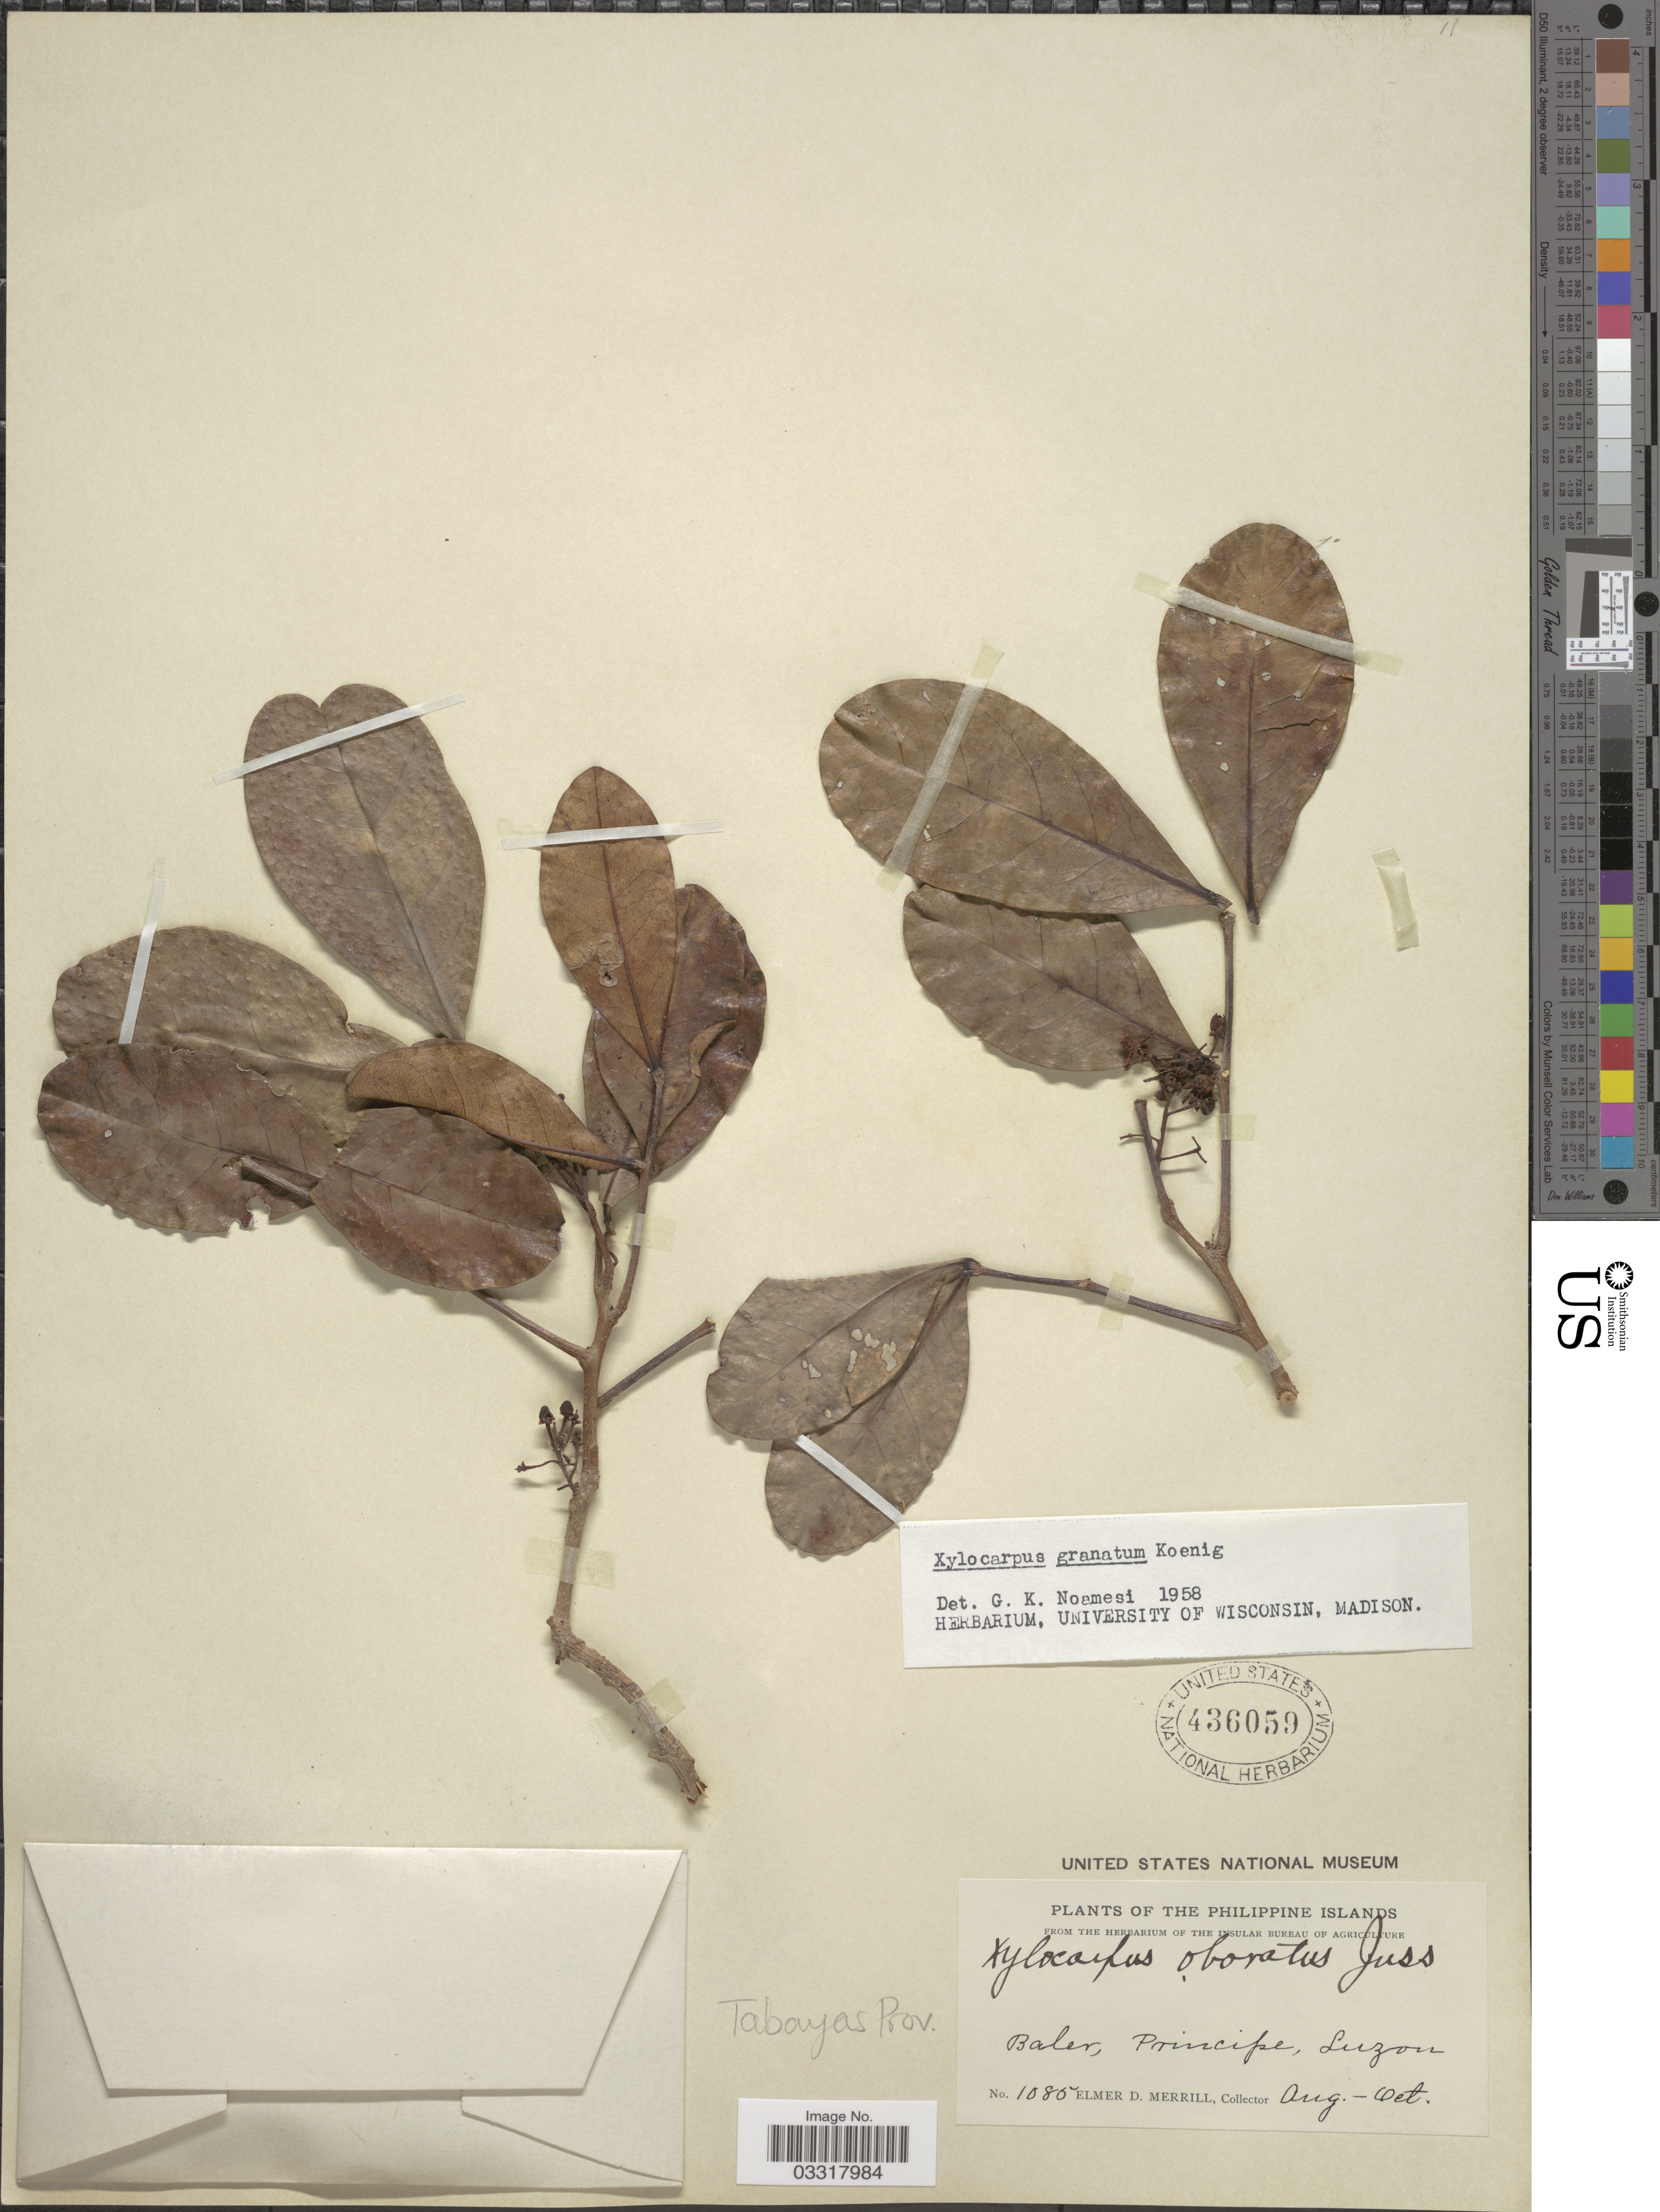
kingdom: Plantae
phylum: Tracheophyta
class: Magnoliopsida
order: Sapindales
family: Meliaceae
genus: Xylocarpus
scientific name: Xylocarpus granatum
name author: J. Koenig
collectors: E. D. Merrill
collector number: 1085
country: Philippines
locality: The Philippine Islands. Tabayas Prov. Baler, Principe, Luzon.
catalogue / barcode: US 436059